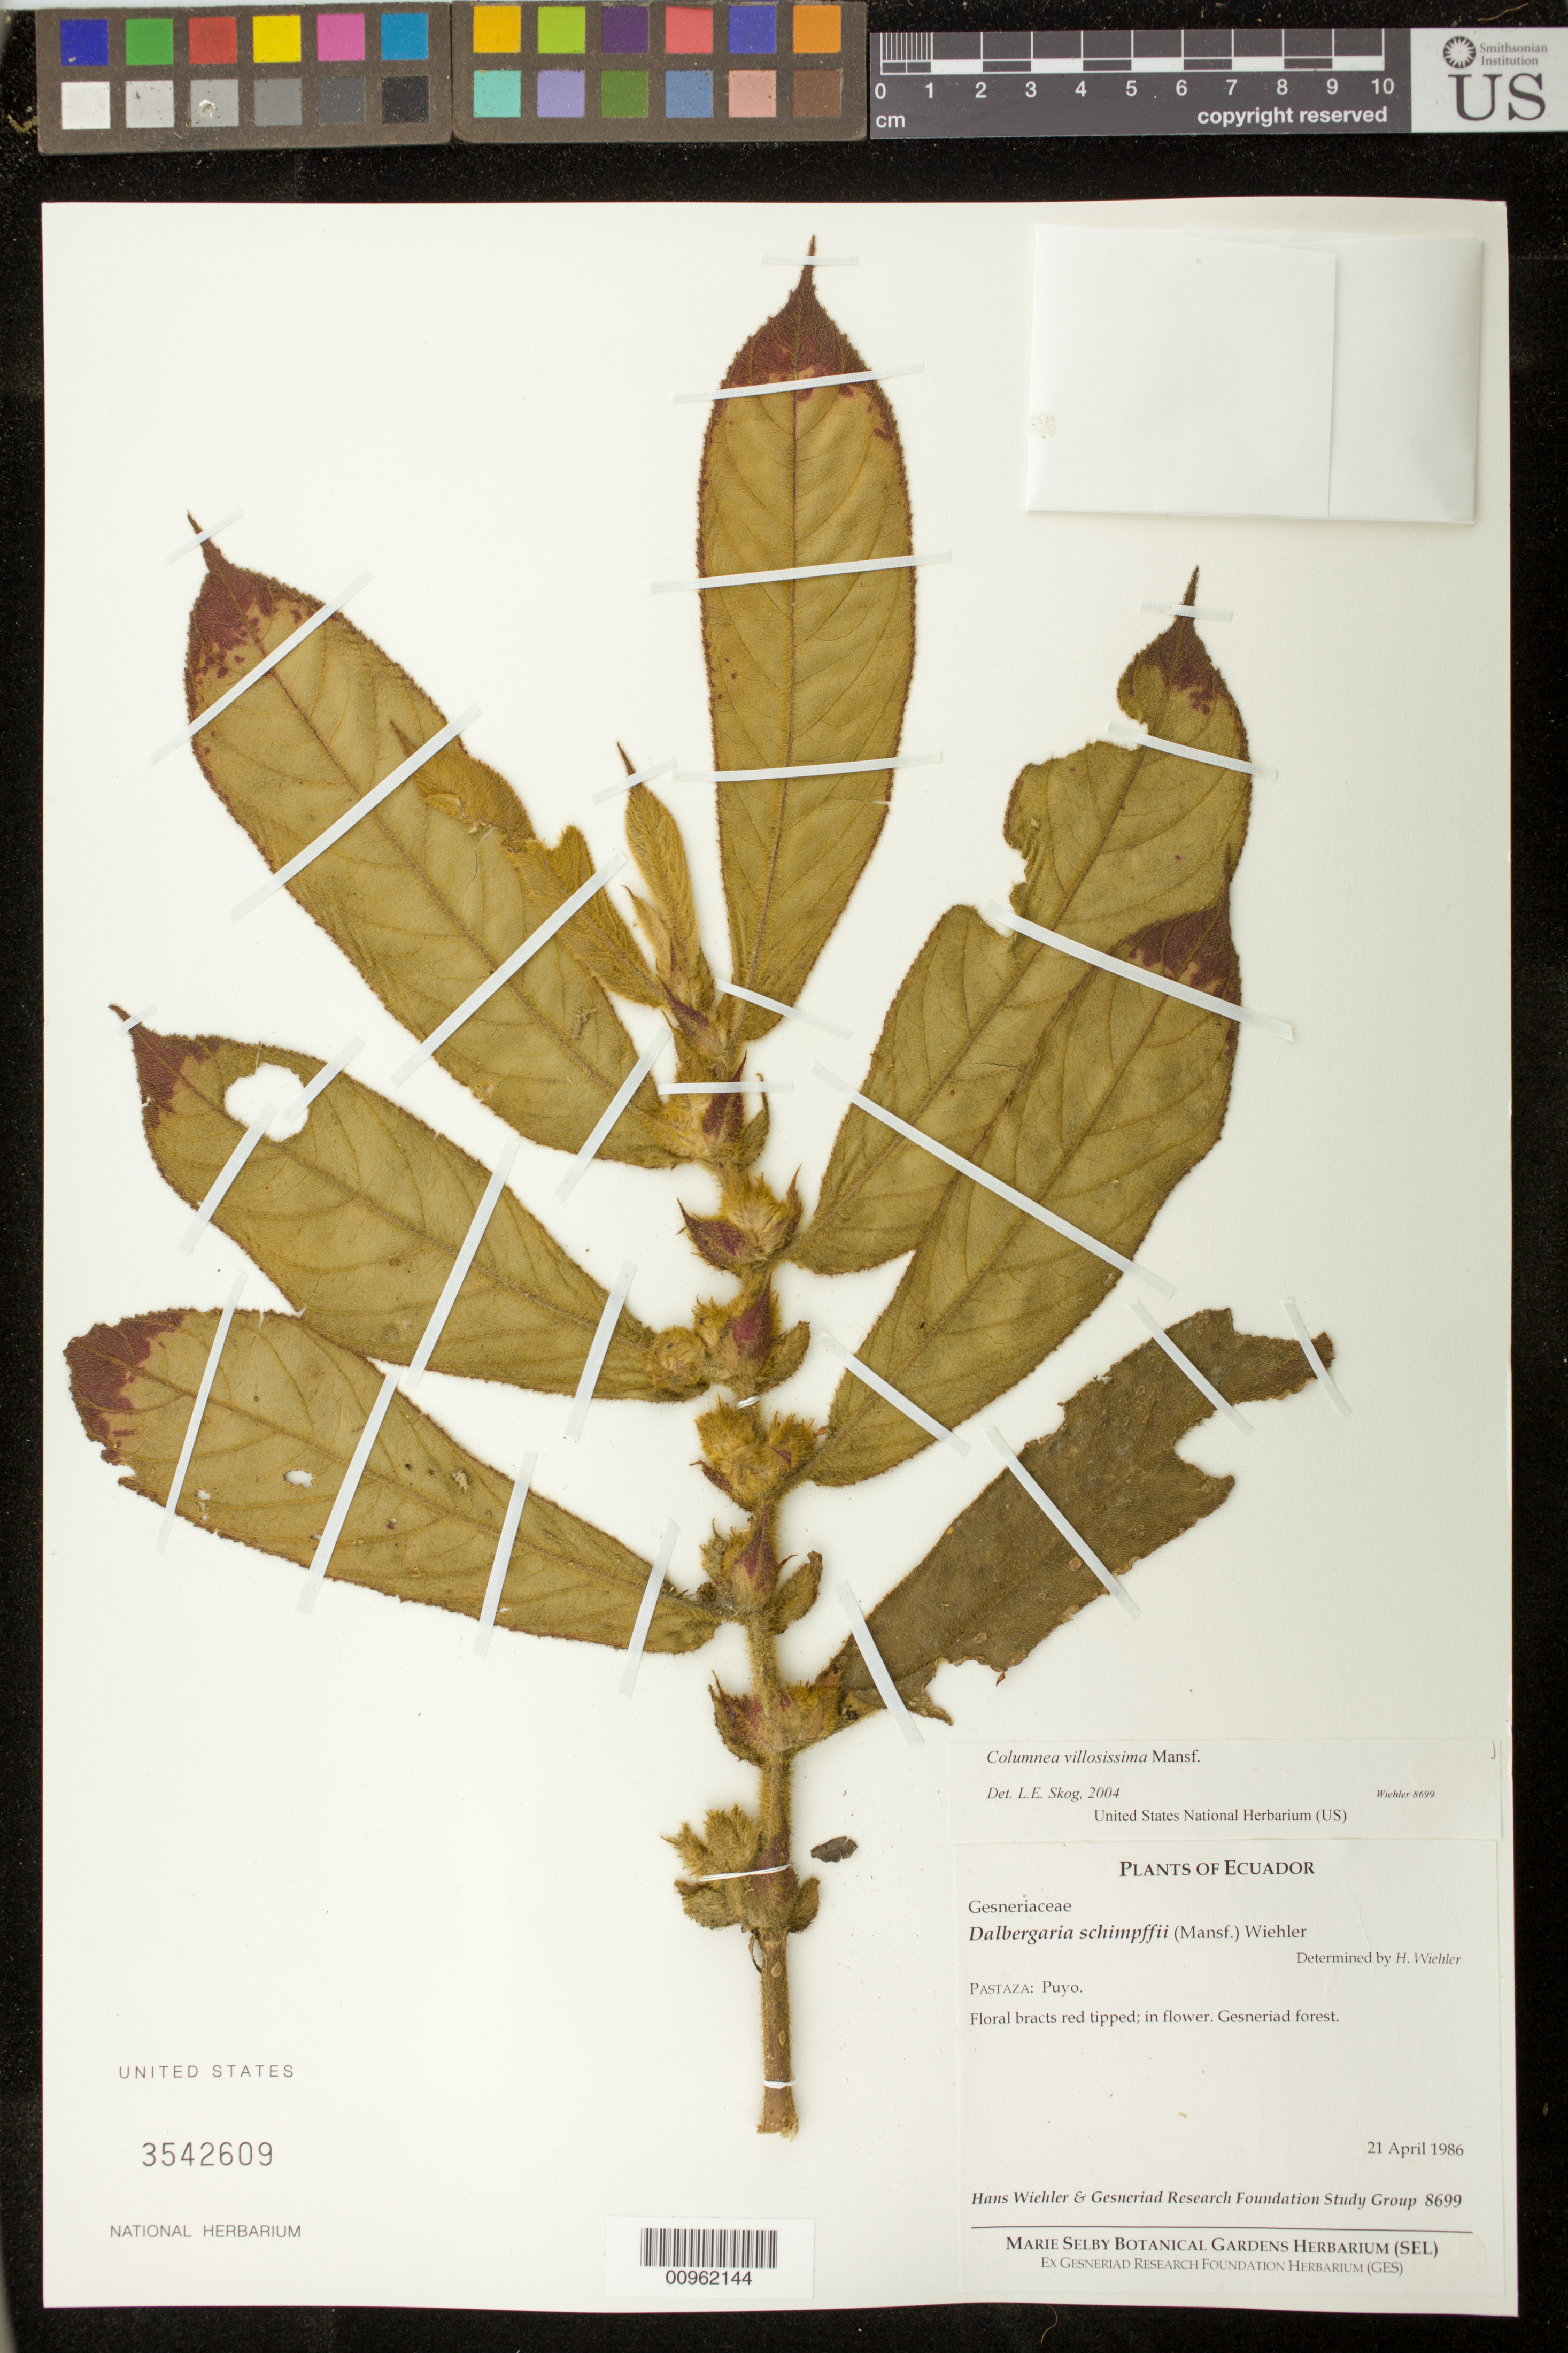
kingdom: Plantae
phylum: Tracheophyta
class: Magnoliopsida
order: Lamiales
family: Gesneriaceae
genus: Columnea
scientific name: Columnea villosissima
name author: Mansf.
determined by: Skog, Laurence E.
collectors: H. J. Wiehler & GRF Study Group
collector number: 8699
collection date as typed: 21 Apr 1986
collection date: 1986-04-21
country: Ecuador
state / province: Pastaza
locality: Pastaza: Puyo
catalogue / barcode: US 3542609